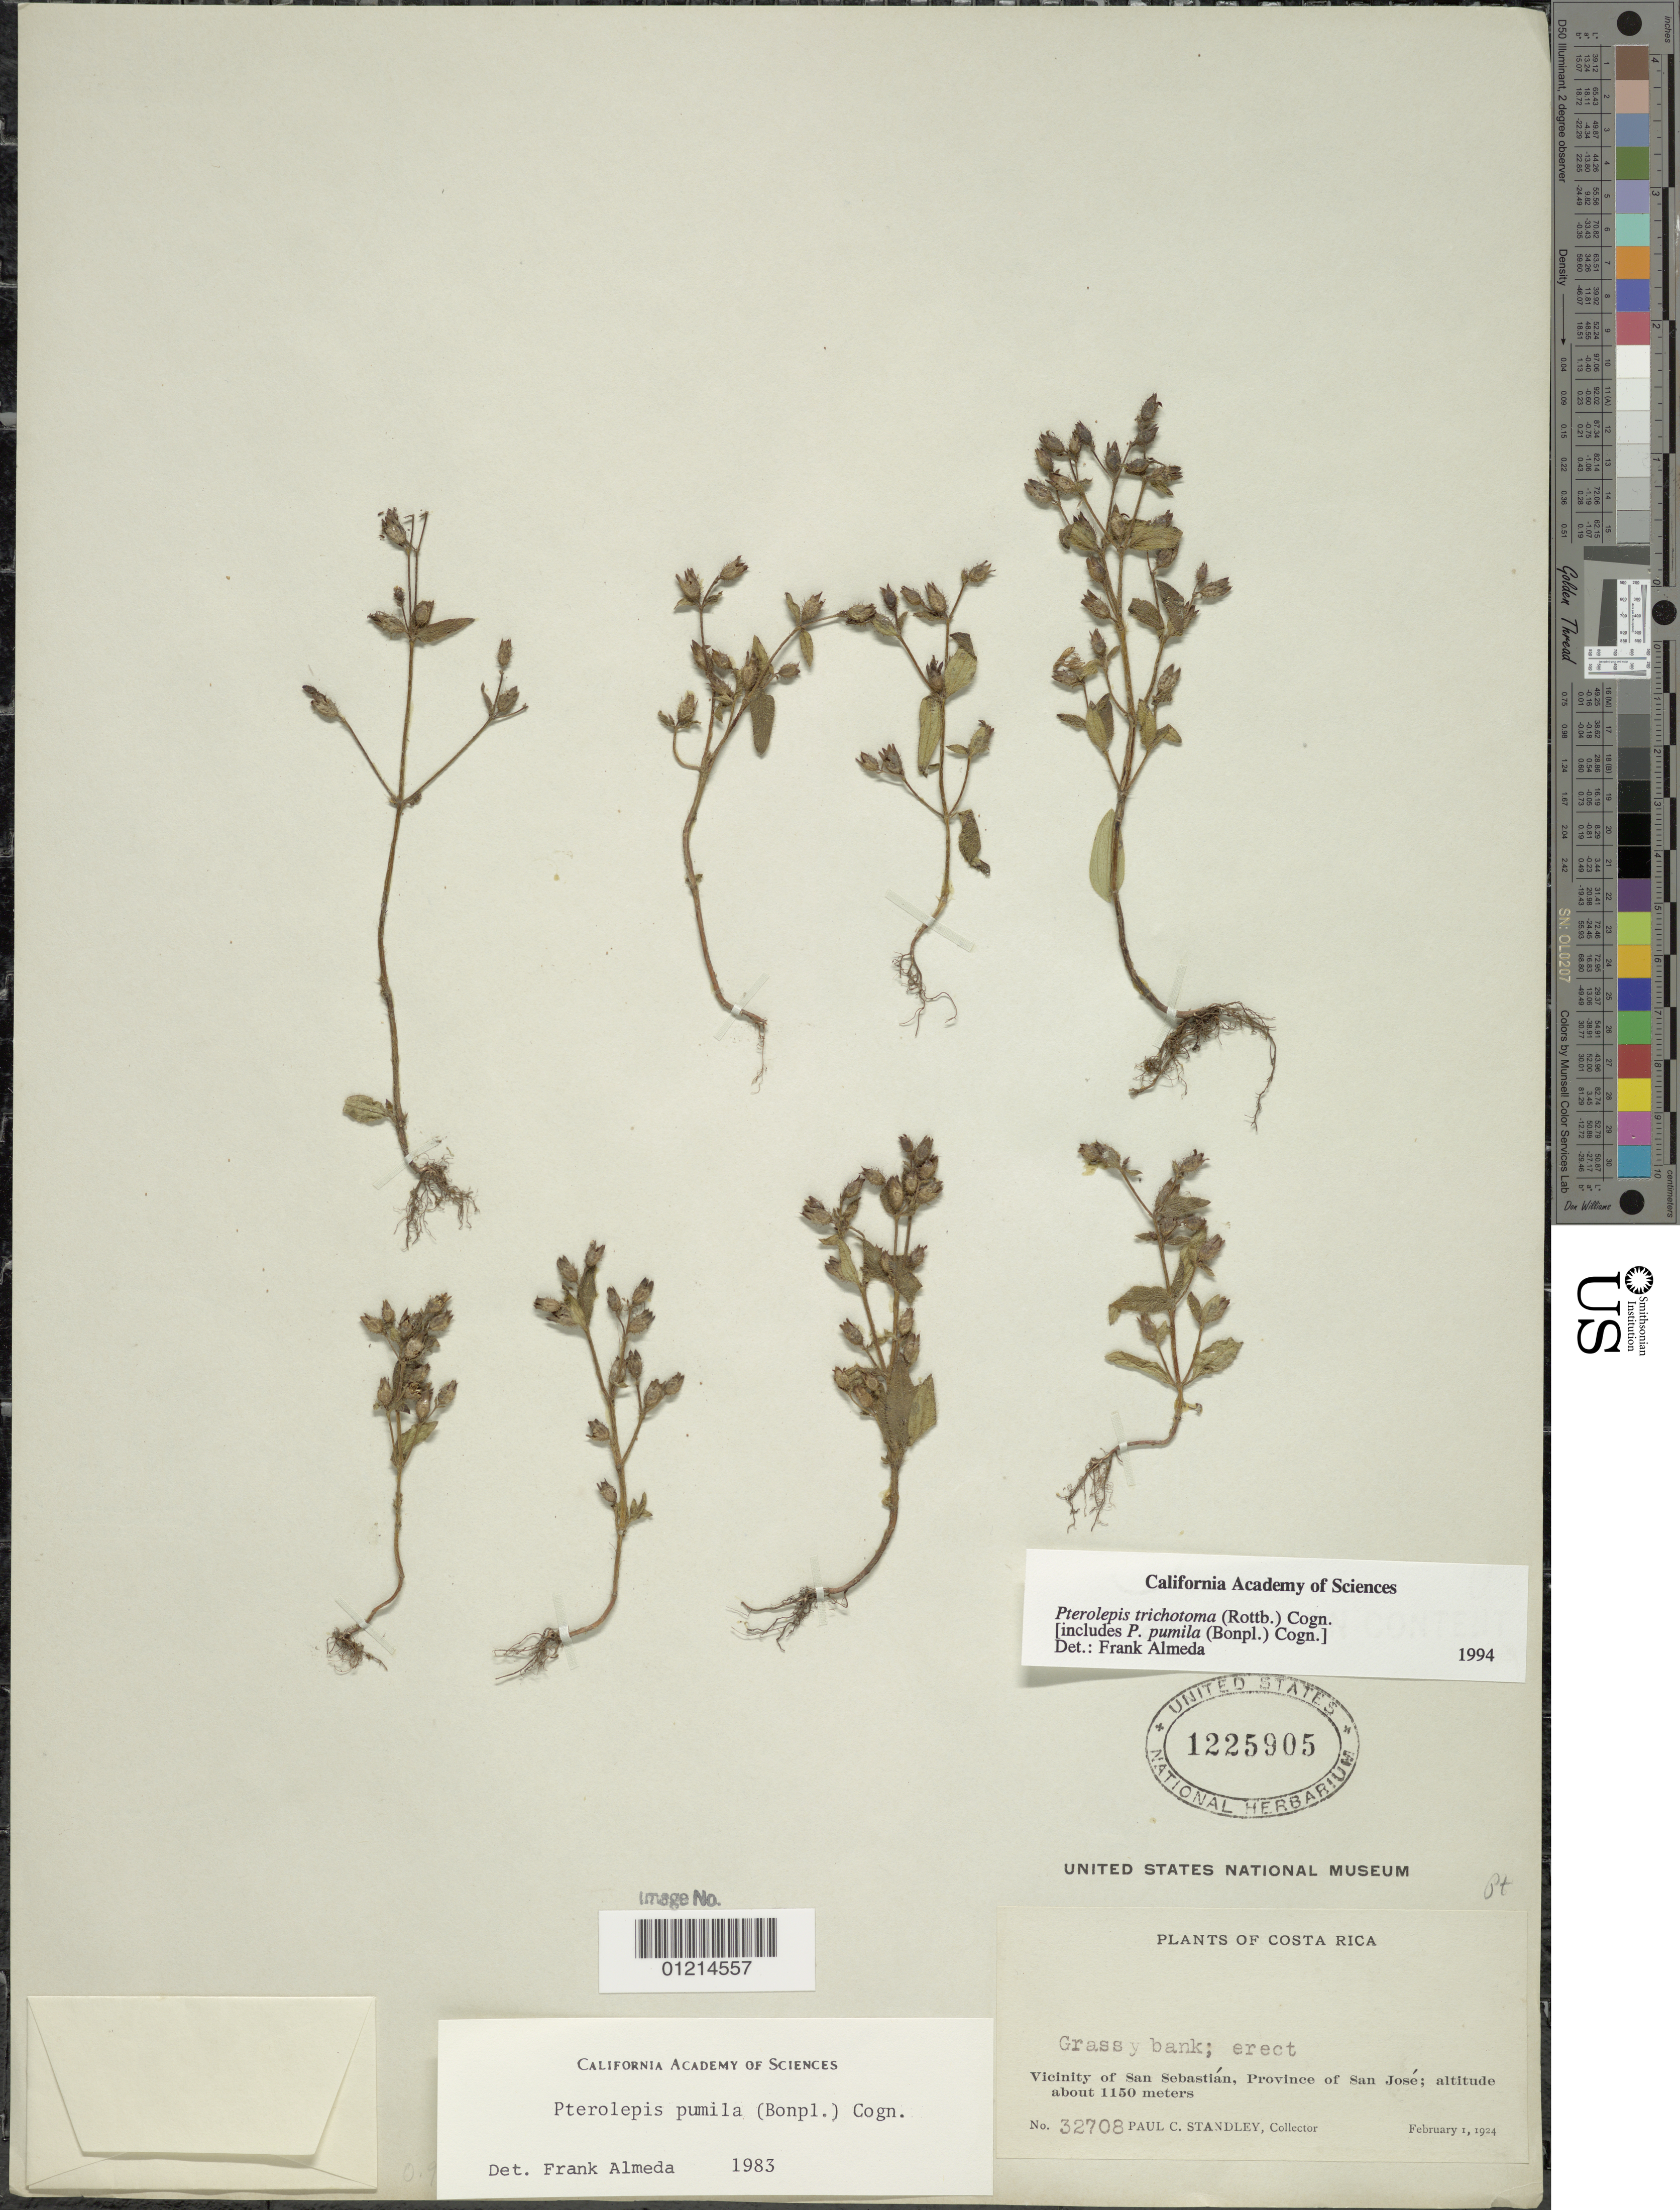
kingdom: Plantae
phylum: Tracheophyta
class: Magnoliopsida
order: Myrtales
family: Melastomataceae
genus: Pterolepis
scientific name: Pterolepis trichotoma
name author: (Rottb.) Cogn.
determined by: Almeda, F.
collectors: P. C. Standley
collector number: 32708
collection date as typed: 01 Feb 1924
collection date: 1924-02-01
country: Costa Rica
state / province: San José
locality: Vicinity of San Sebastian.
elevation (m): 1150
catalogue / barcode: US 1225905